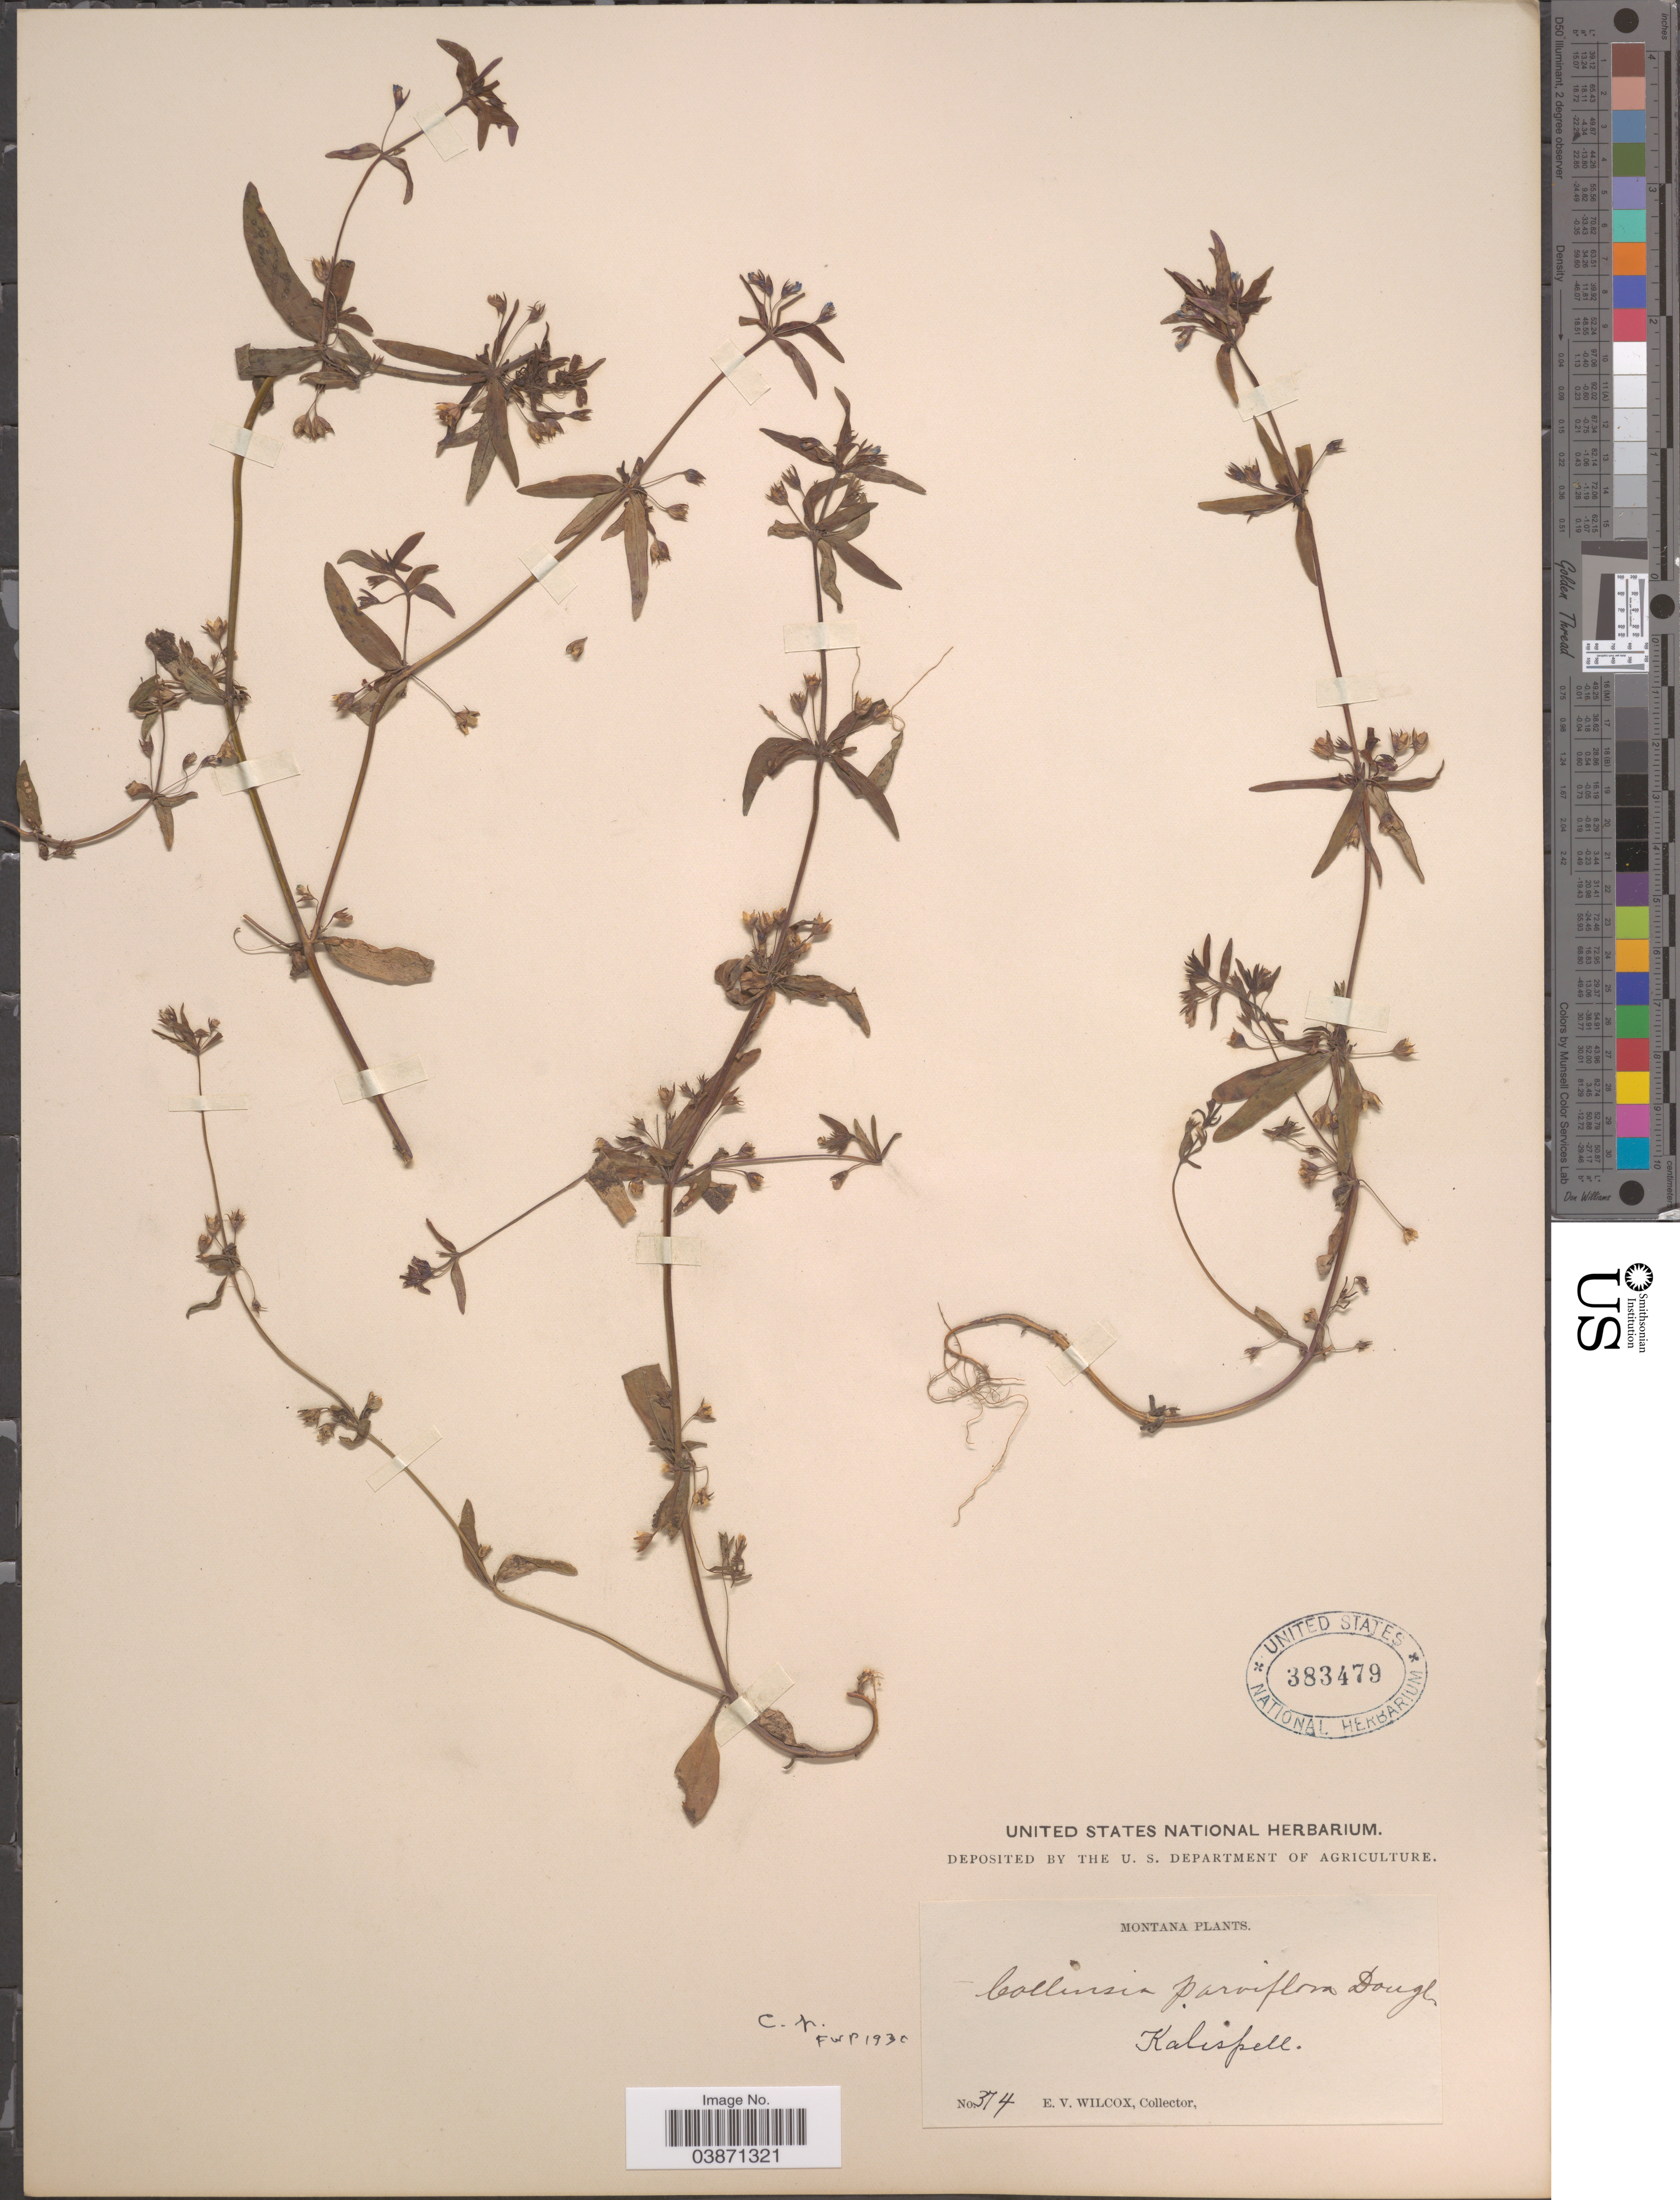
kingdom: Plantae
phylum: Tracheophyta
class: Magnoliopsida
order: Lamiales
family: Plantaginaceae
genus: Collinsia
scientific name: Collinsia parviflora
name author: Douglas ex Lindl.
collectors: E. V. Wilcox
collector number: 374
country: United States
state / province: Montana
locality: Kalispell.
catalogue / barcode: US 383479